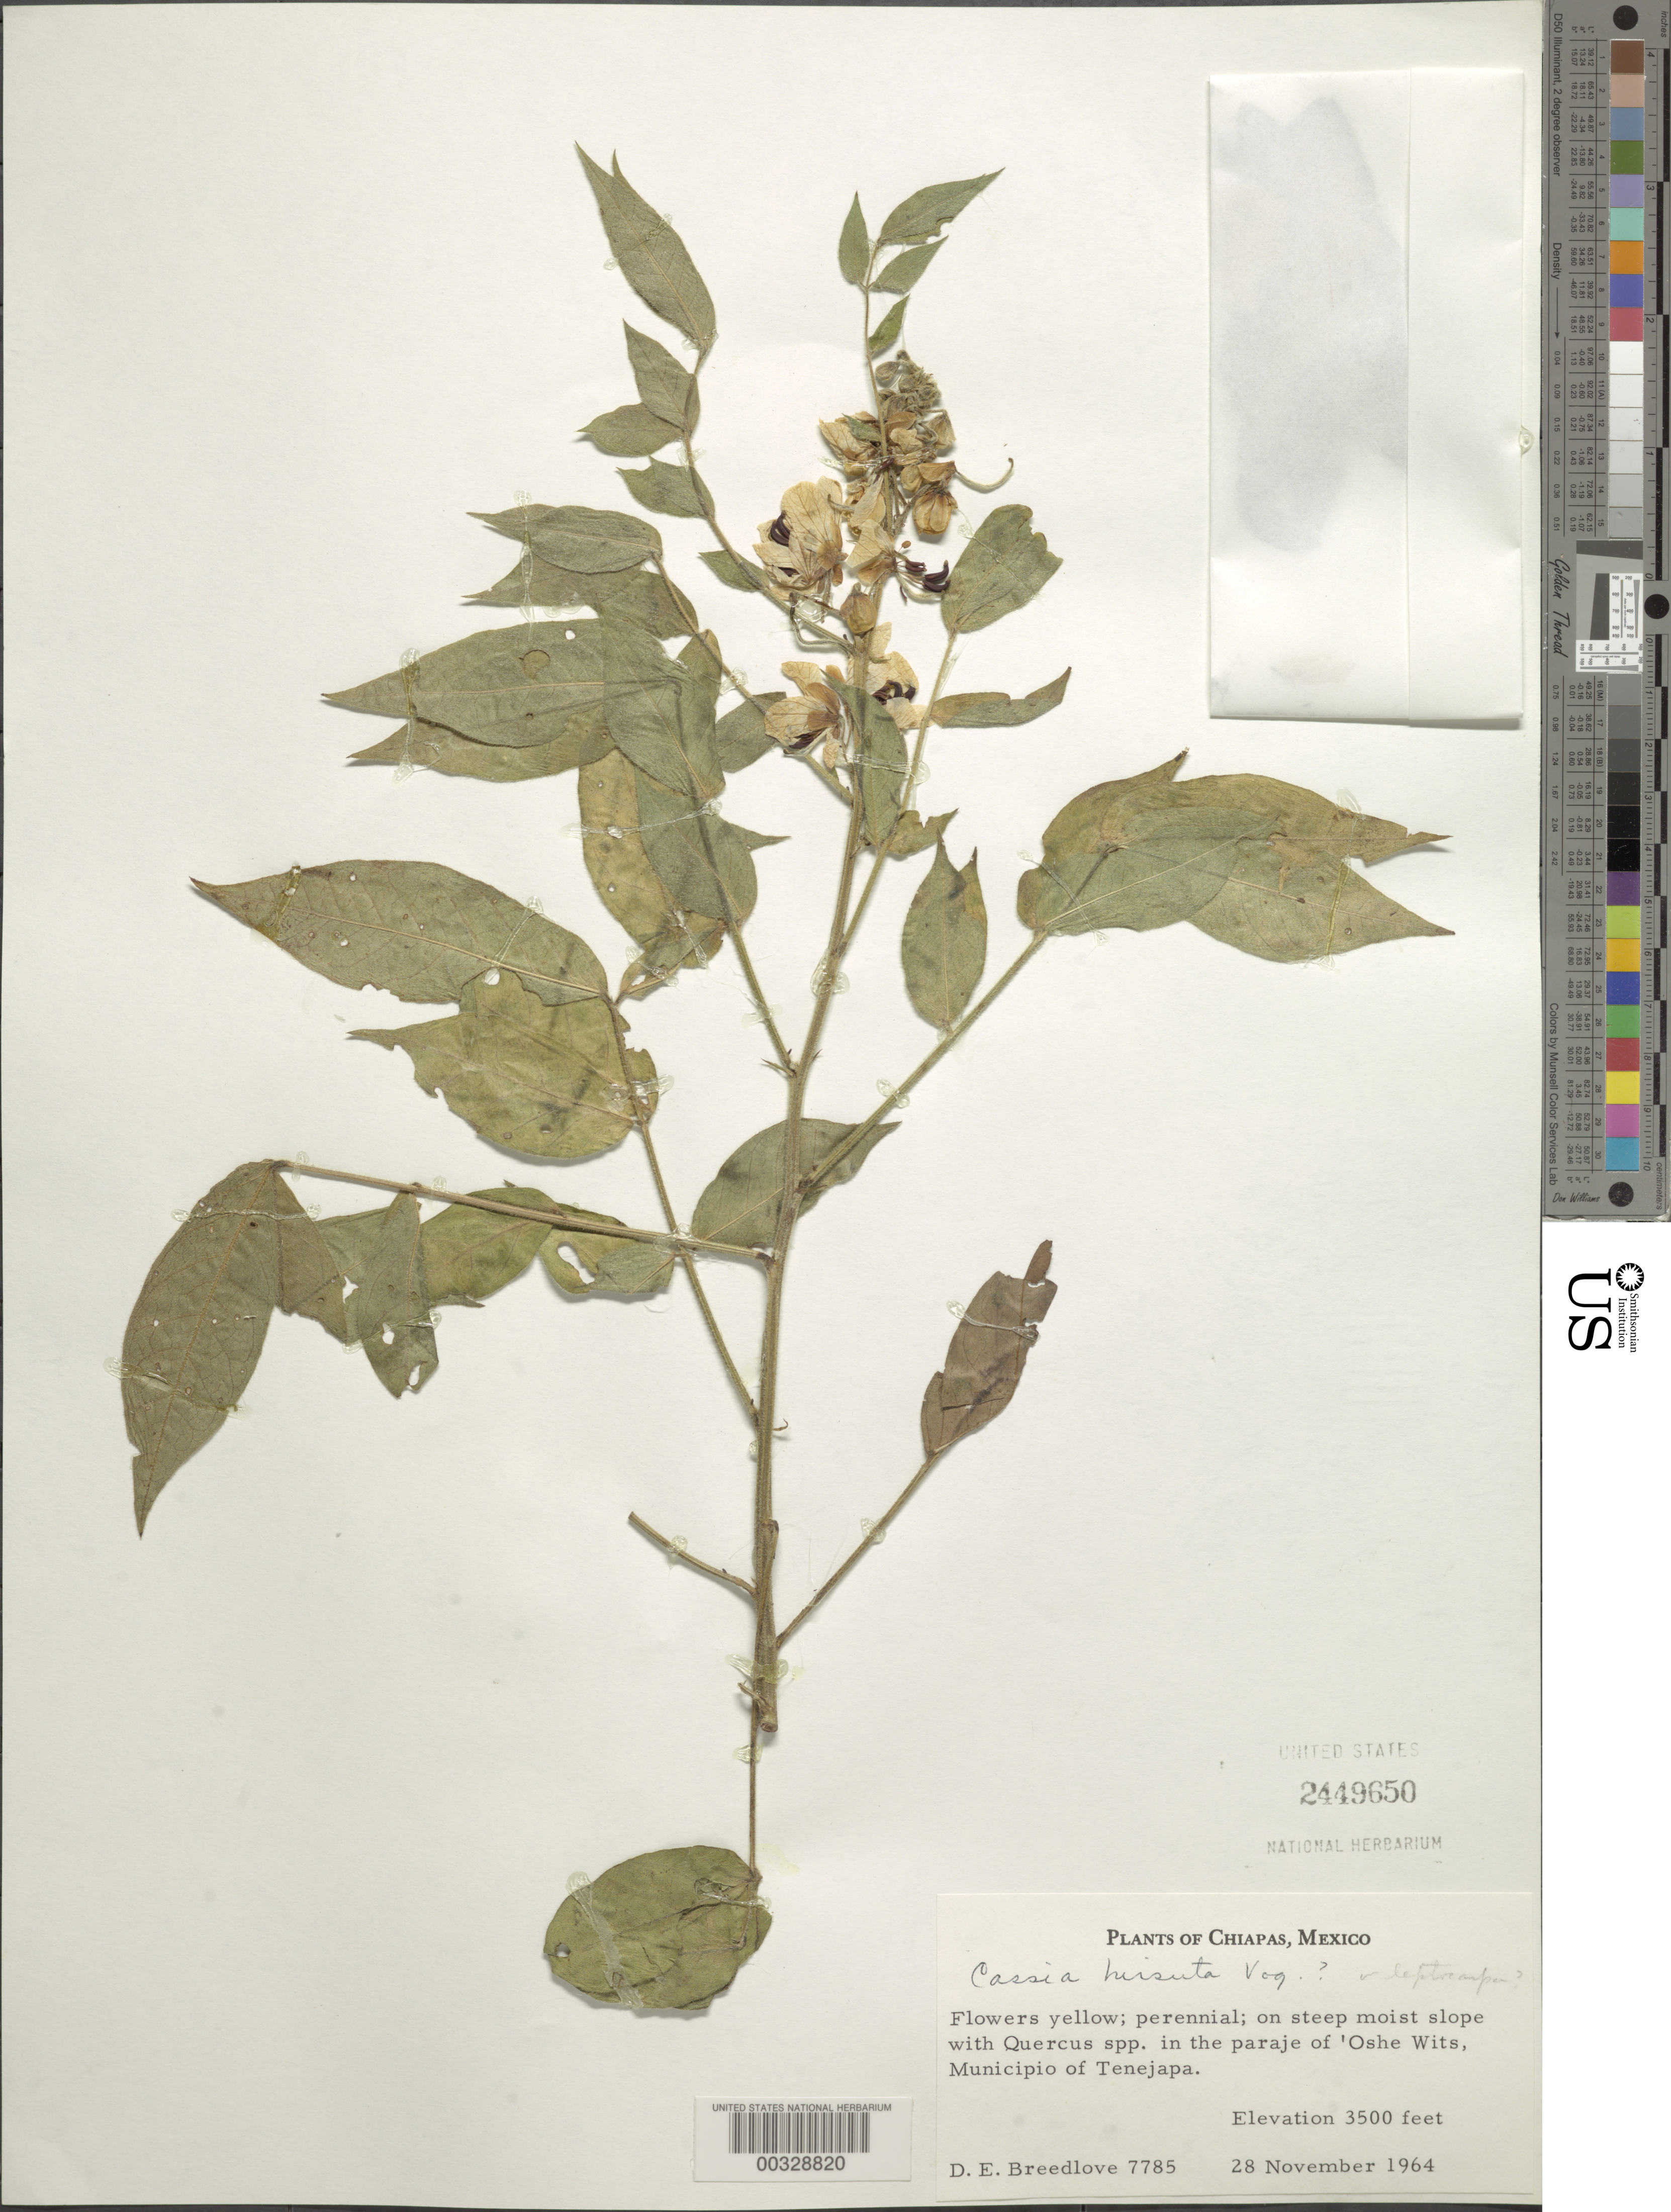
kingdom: Plantae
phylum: Tracheophyta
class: Magnoliopsida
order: Fabales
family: Fabaceae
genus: Senna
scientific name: Senna hirsuta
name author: (L.) H.S. Irwin & Barneby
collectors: D. E. Breedlove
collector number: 7785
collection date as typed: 28 Nov 1964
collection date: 1964-11-28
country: Mexico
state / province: Chiapas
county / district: Tenejapa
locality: In the paraje of 'oshe wits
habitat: Steep moist slope with trees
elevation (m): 1067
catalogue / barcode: US 2449650